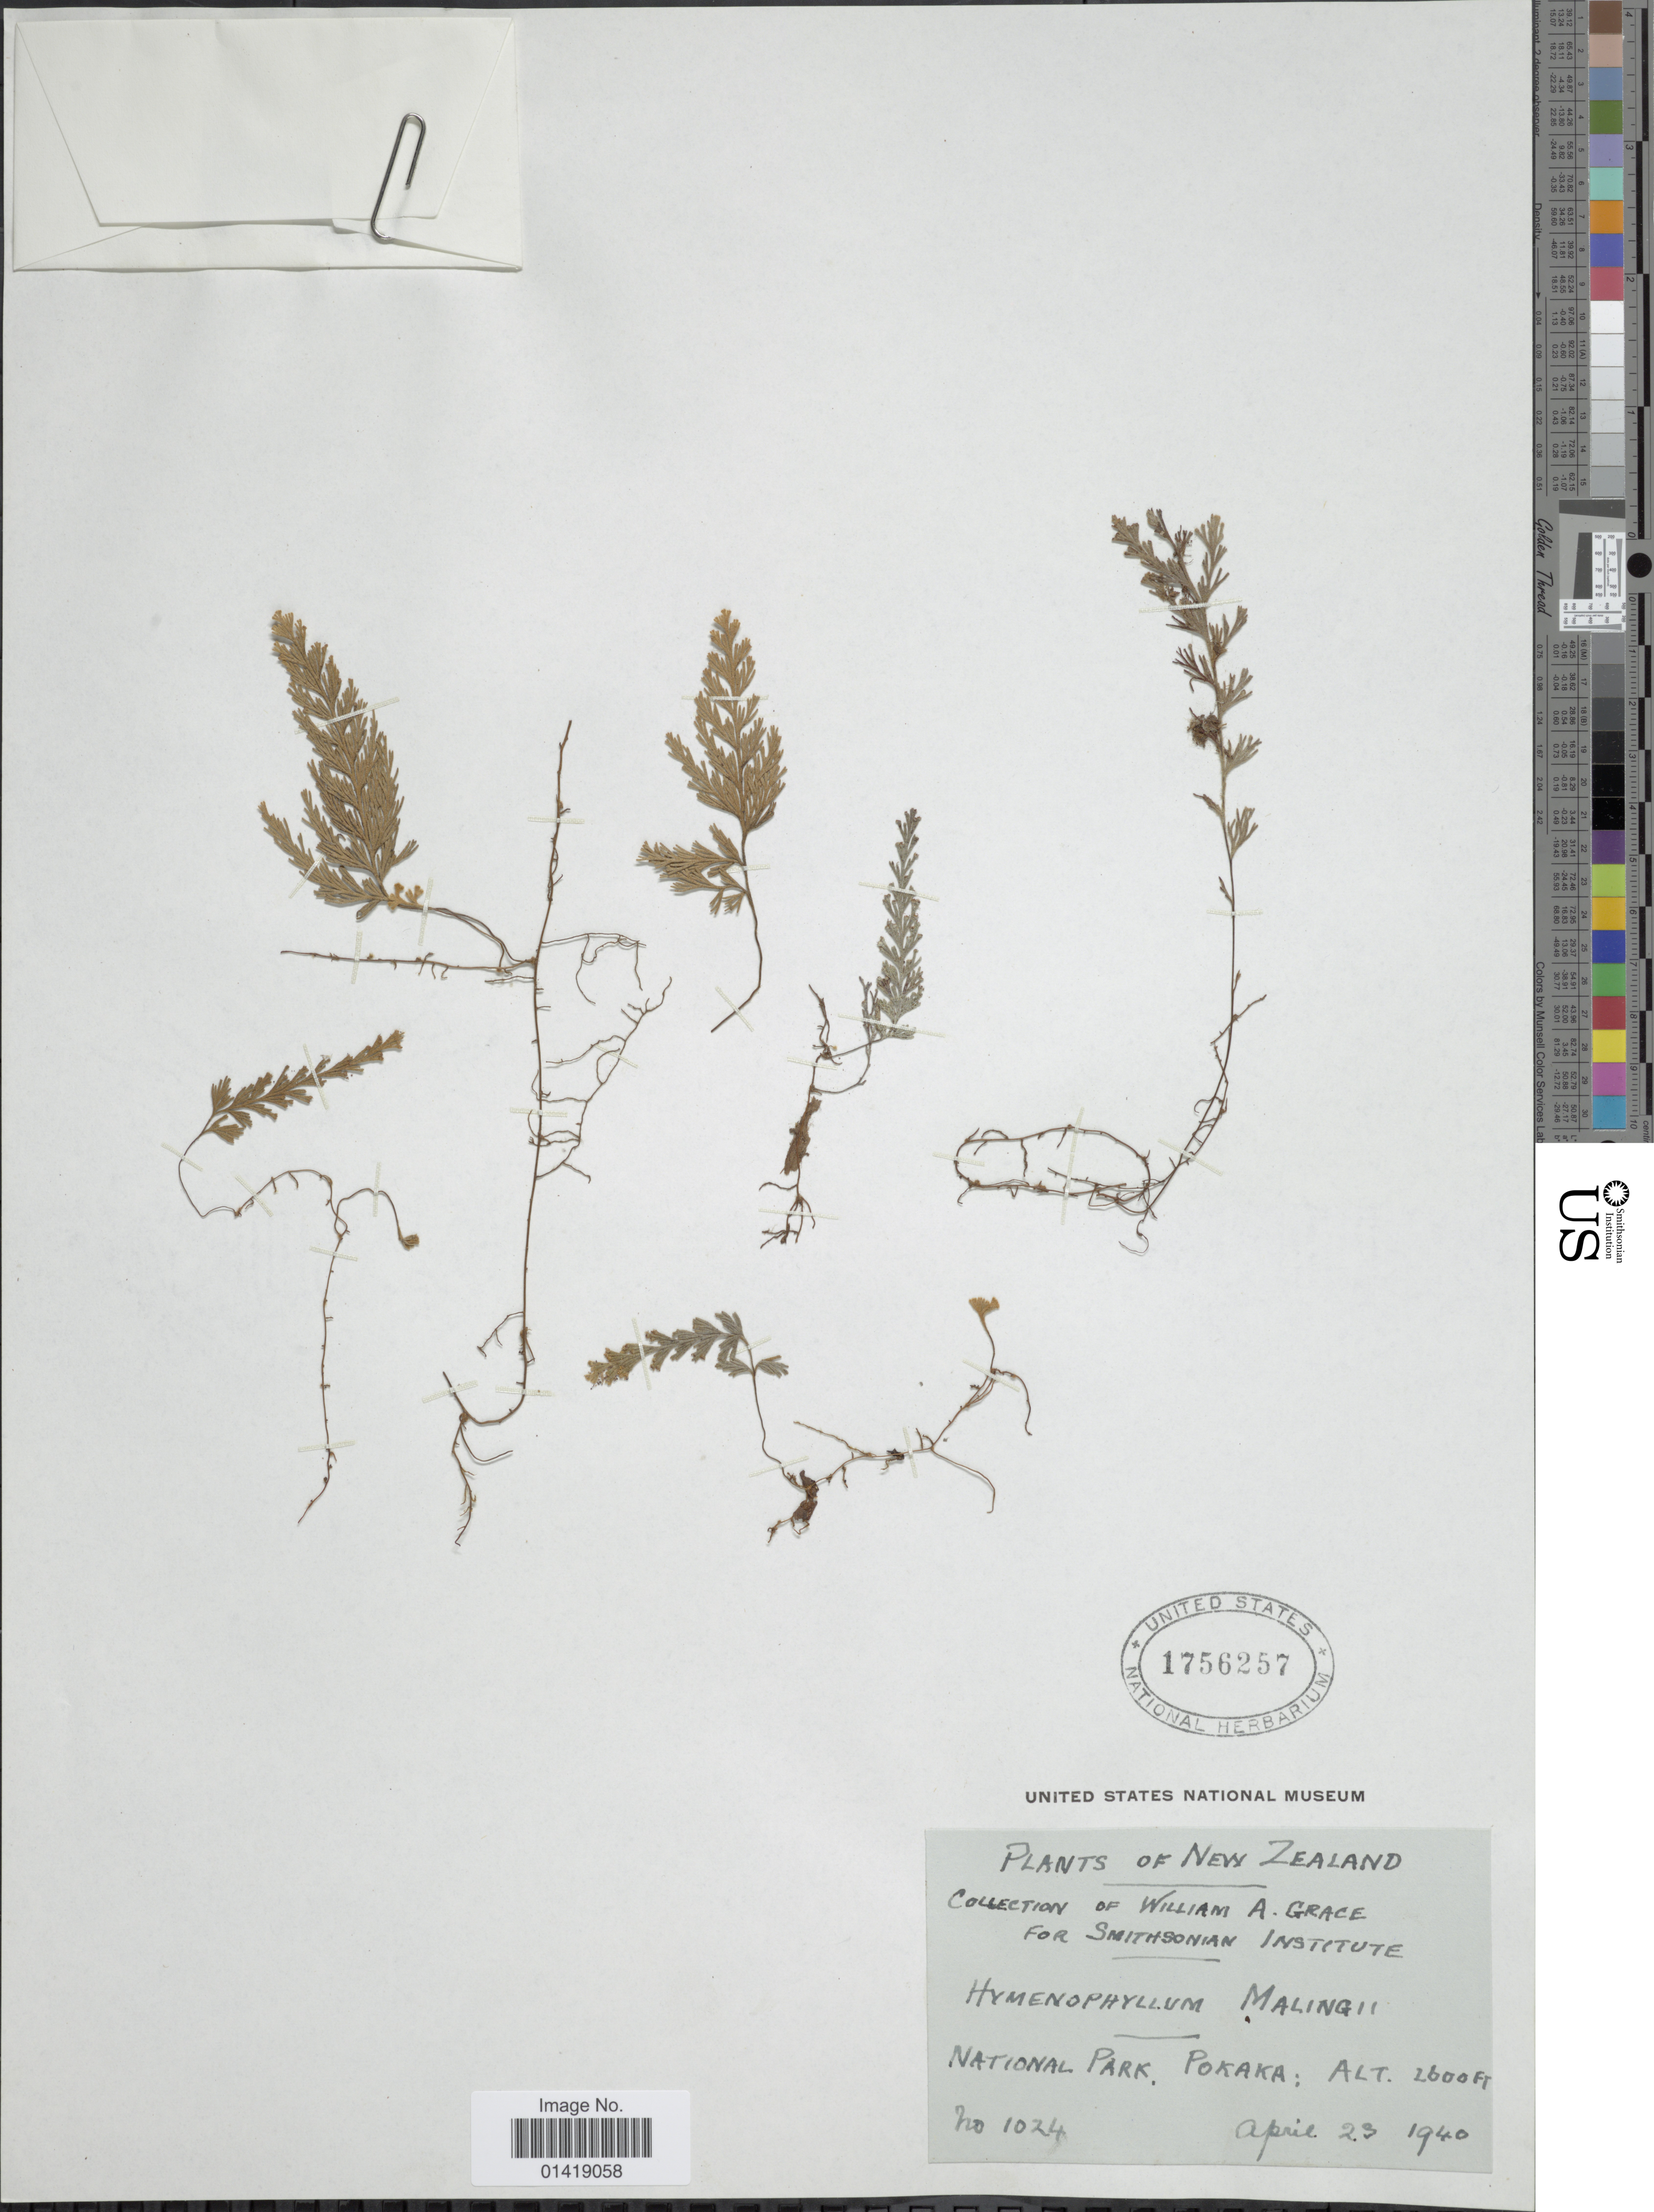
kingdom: Plantae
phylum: Tracheophyta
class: Polypodiopsida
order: Hymenophyllales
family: Hymenophyllaceae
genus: Hymenophyllum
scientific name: Hymenophyllum malingii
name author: (Hook.) Mett.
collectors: W. Grace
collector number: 1024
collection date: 1940-04-23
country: New Zealand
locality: National Park Pokaka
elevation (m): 792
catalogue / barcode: US 1756257